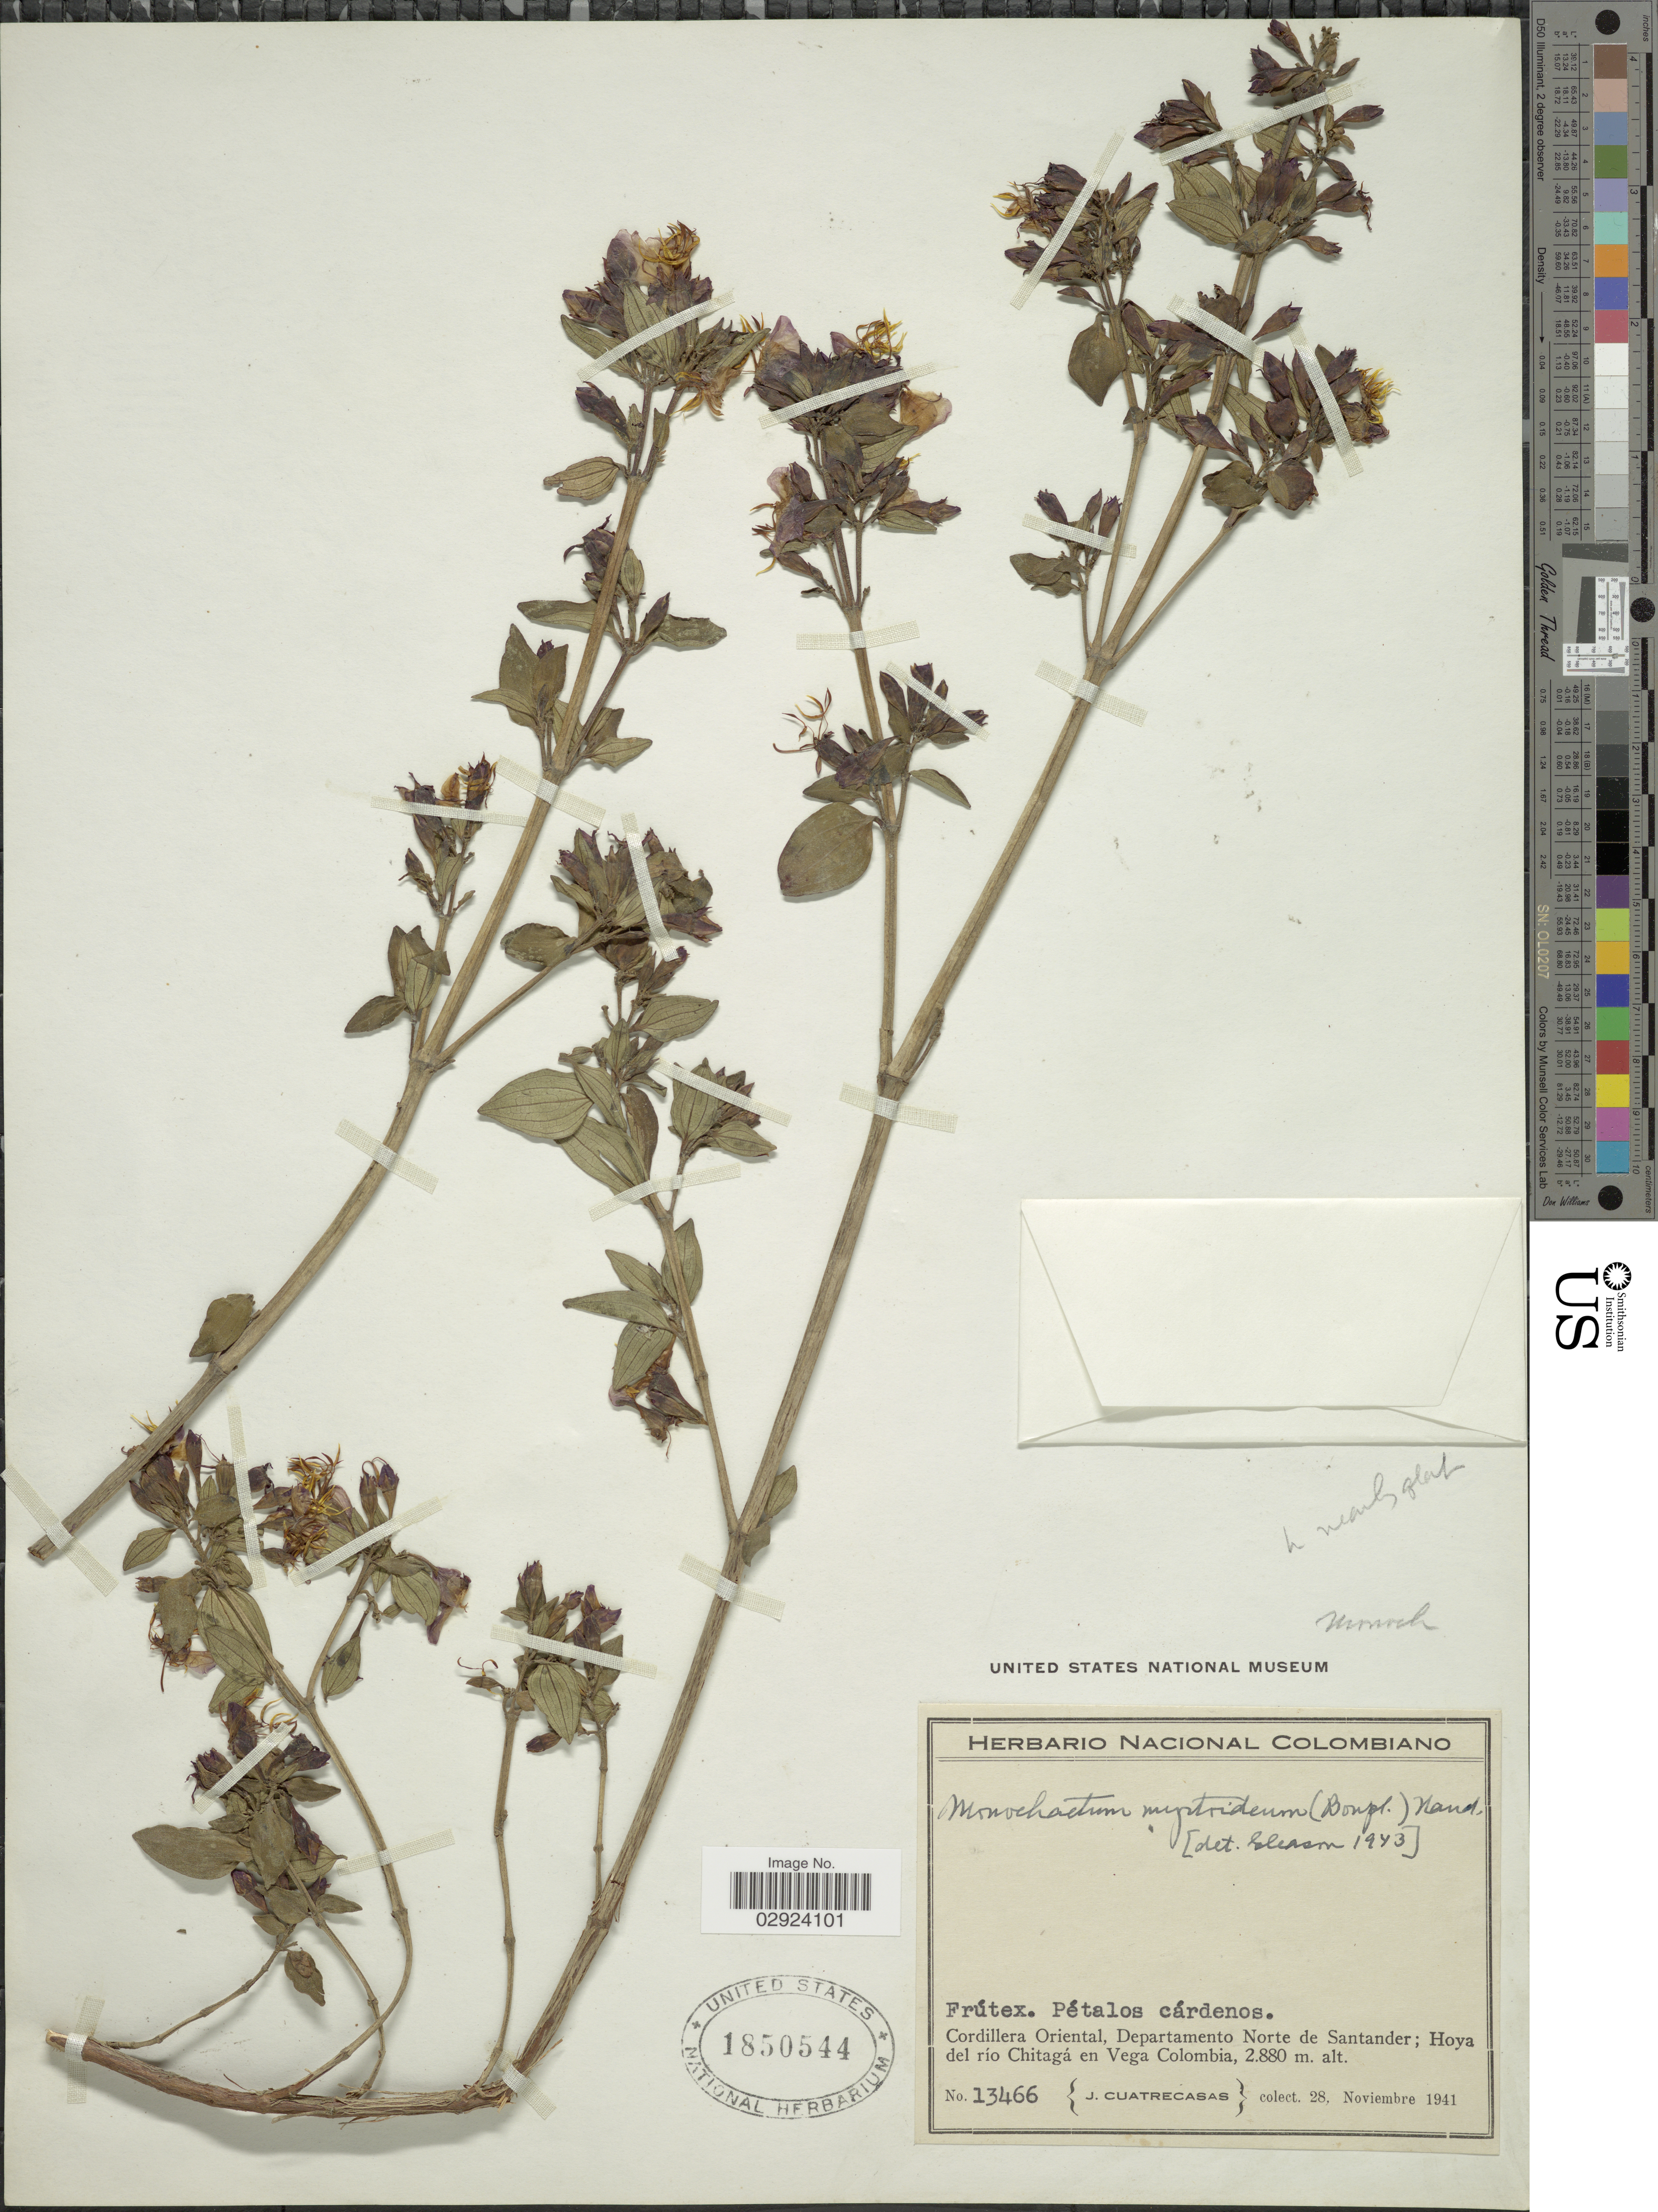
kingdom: Plantae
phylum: Tracheophyta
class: Magnoliopsida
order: Myrtales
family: Melastomataceae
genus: Monochaetum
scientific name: Monochaetum myrtoideum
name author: Naudin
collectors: J. Cuatrecasas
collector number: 13466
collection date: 1941-11-28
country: Colombia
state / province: Norte de Santander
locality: Cordillera Oriental, Departamento Norte de Santander; Hoya del río Chitagá en Vega Colombia.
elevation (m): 2880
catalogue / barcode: US 1850544